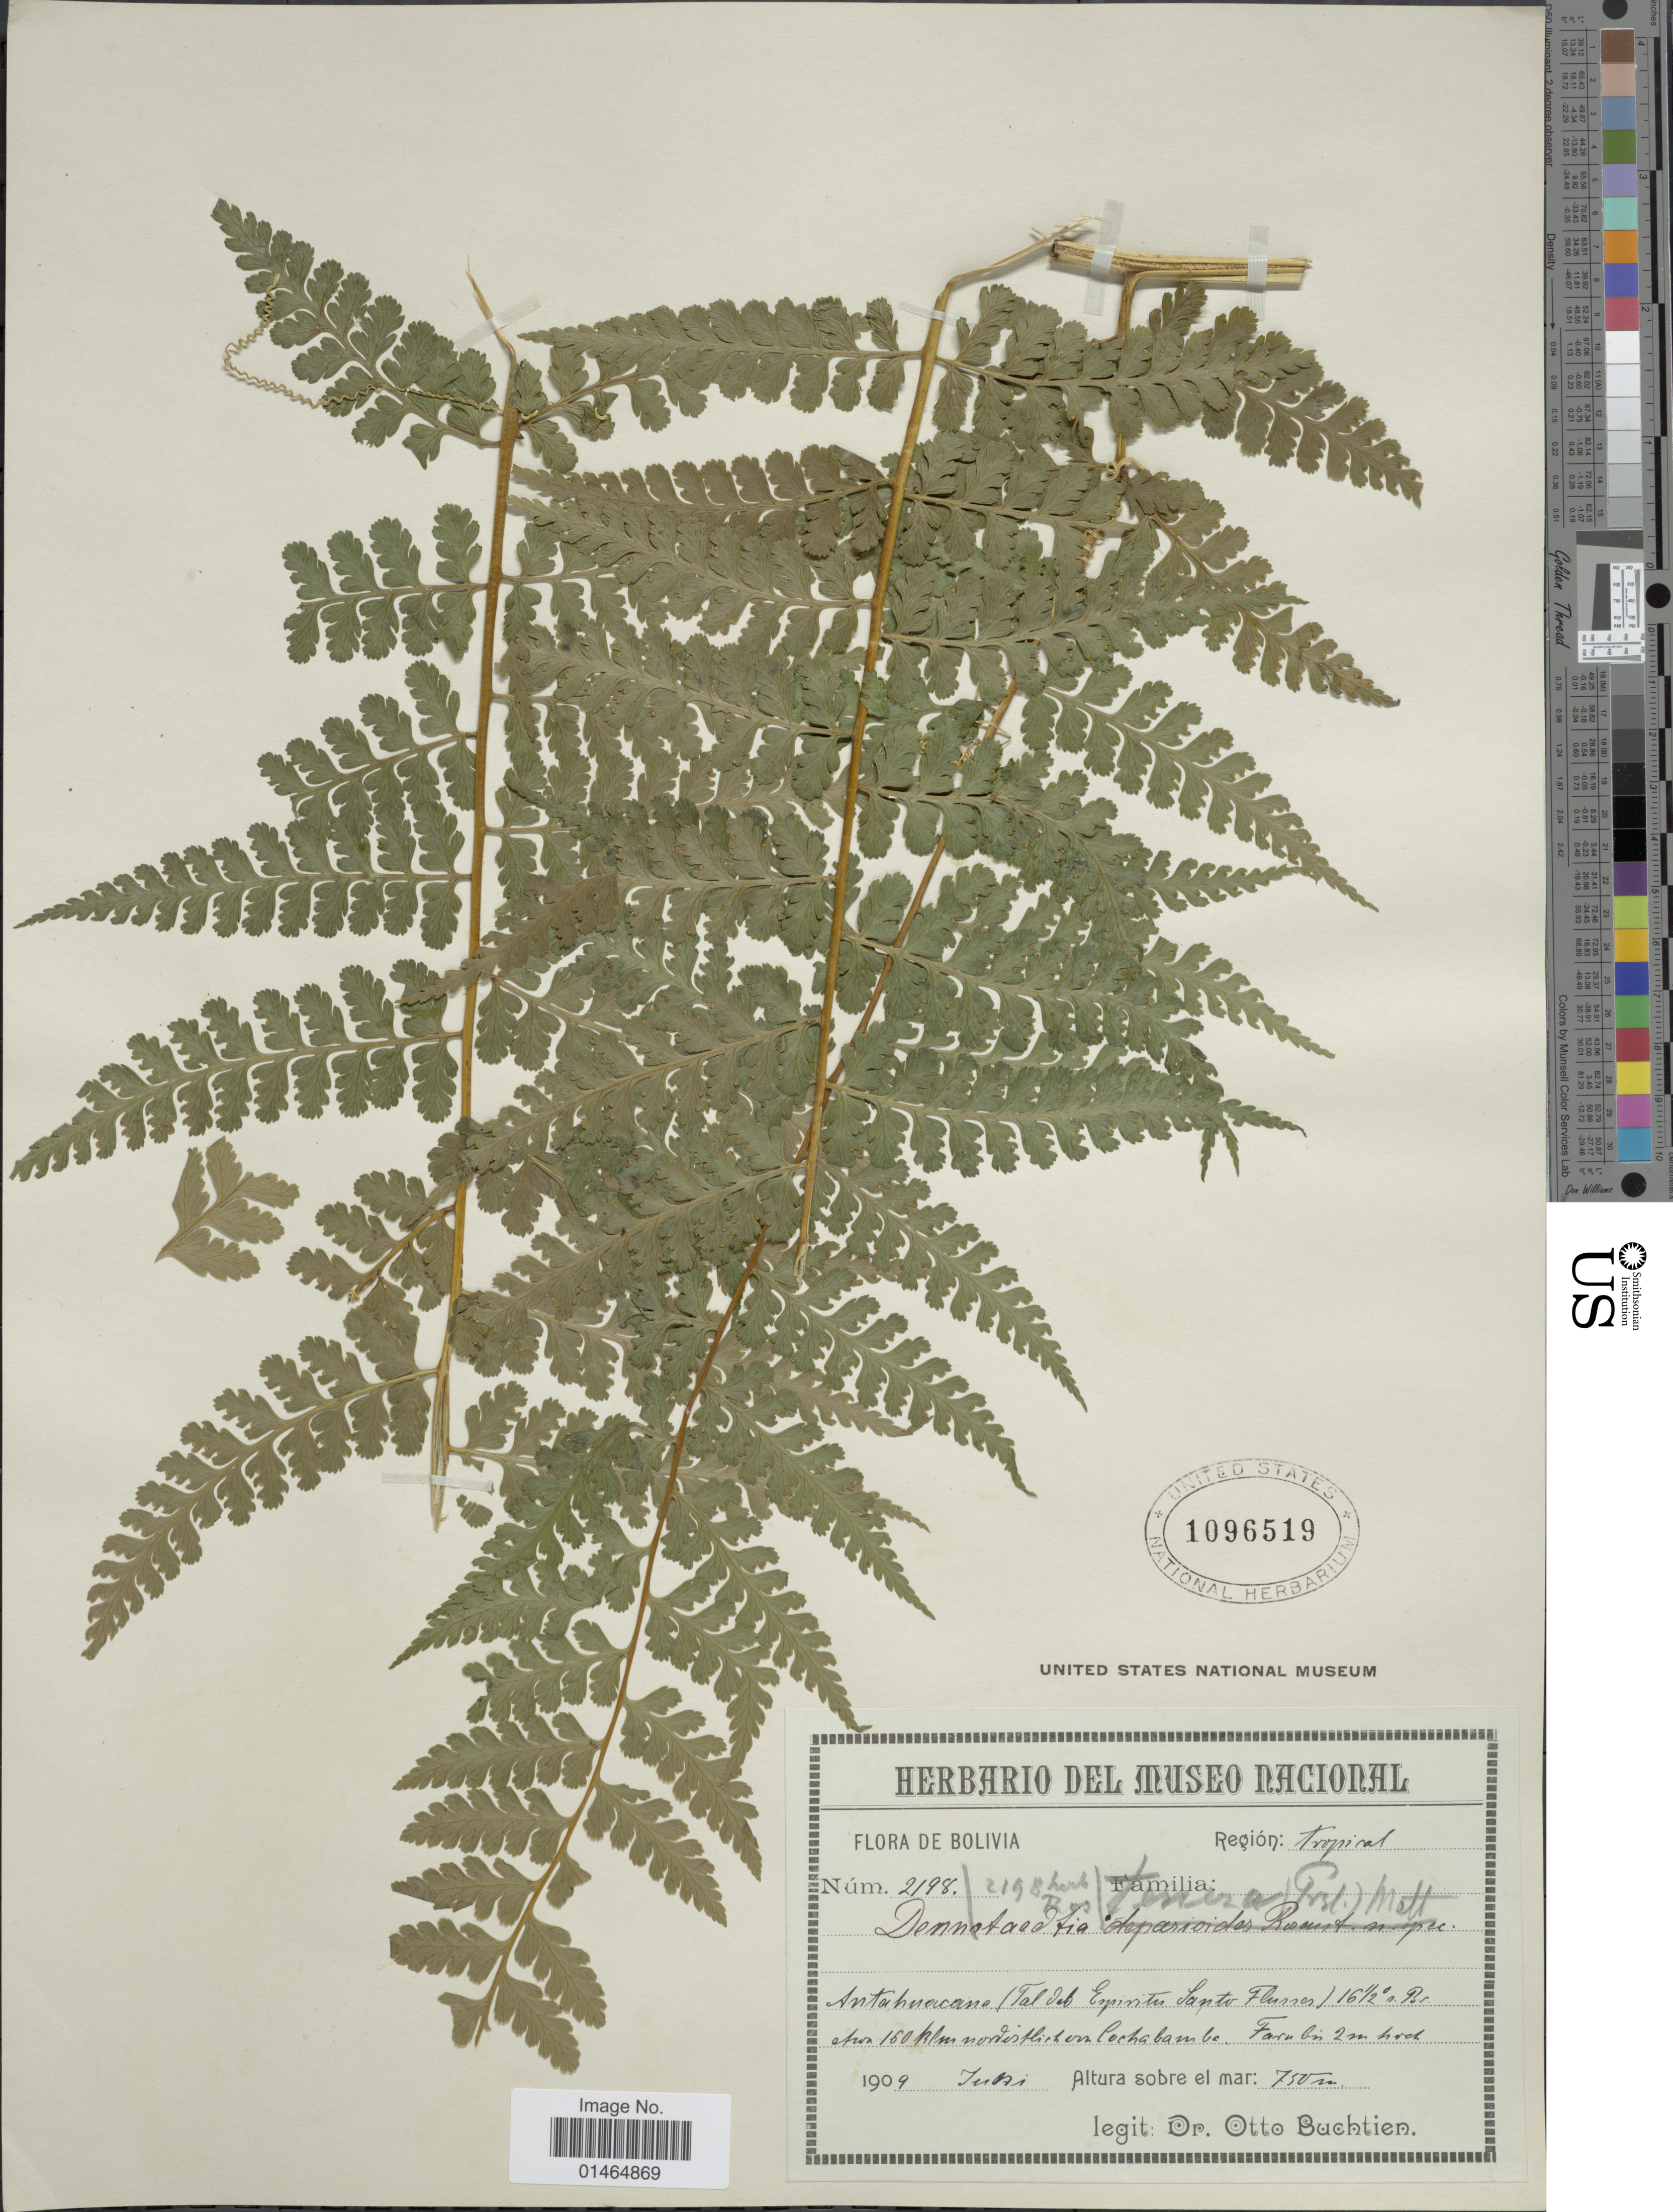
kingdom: Plantae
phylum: Tracheophyta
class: Polypodiopsida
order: Polypodiales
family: Dennstaedtiaceae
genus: Dennstaedtia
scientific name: Dennstaedtia globulifera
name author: (Poir.) Hieron.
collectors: O. Buchtien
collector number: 2198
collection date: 1909-06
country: Bolivia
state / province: Cochabamba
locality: Región: tropical. Antahuacana (Espíritu Santo River) 160 km N from Cochabamba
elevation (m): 750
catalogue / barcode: US 1096519